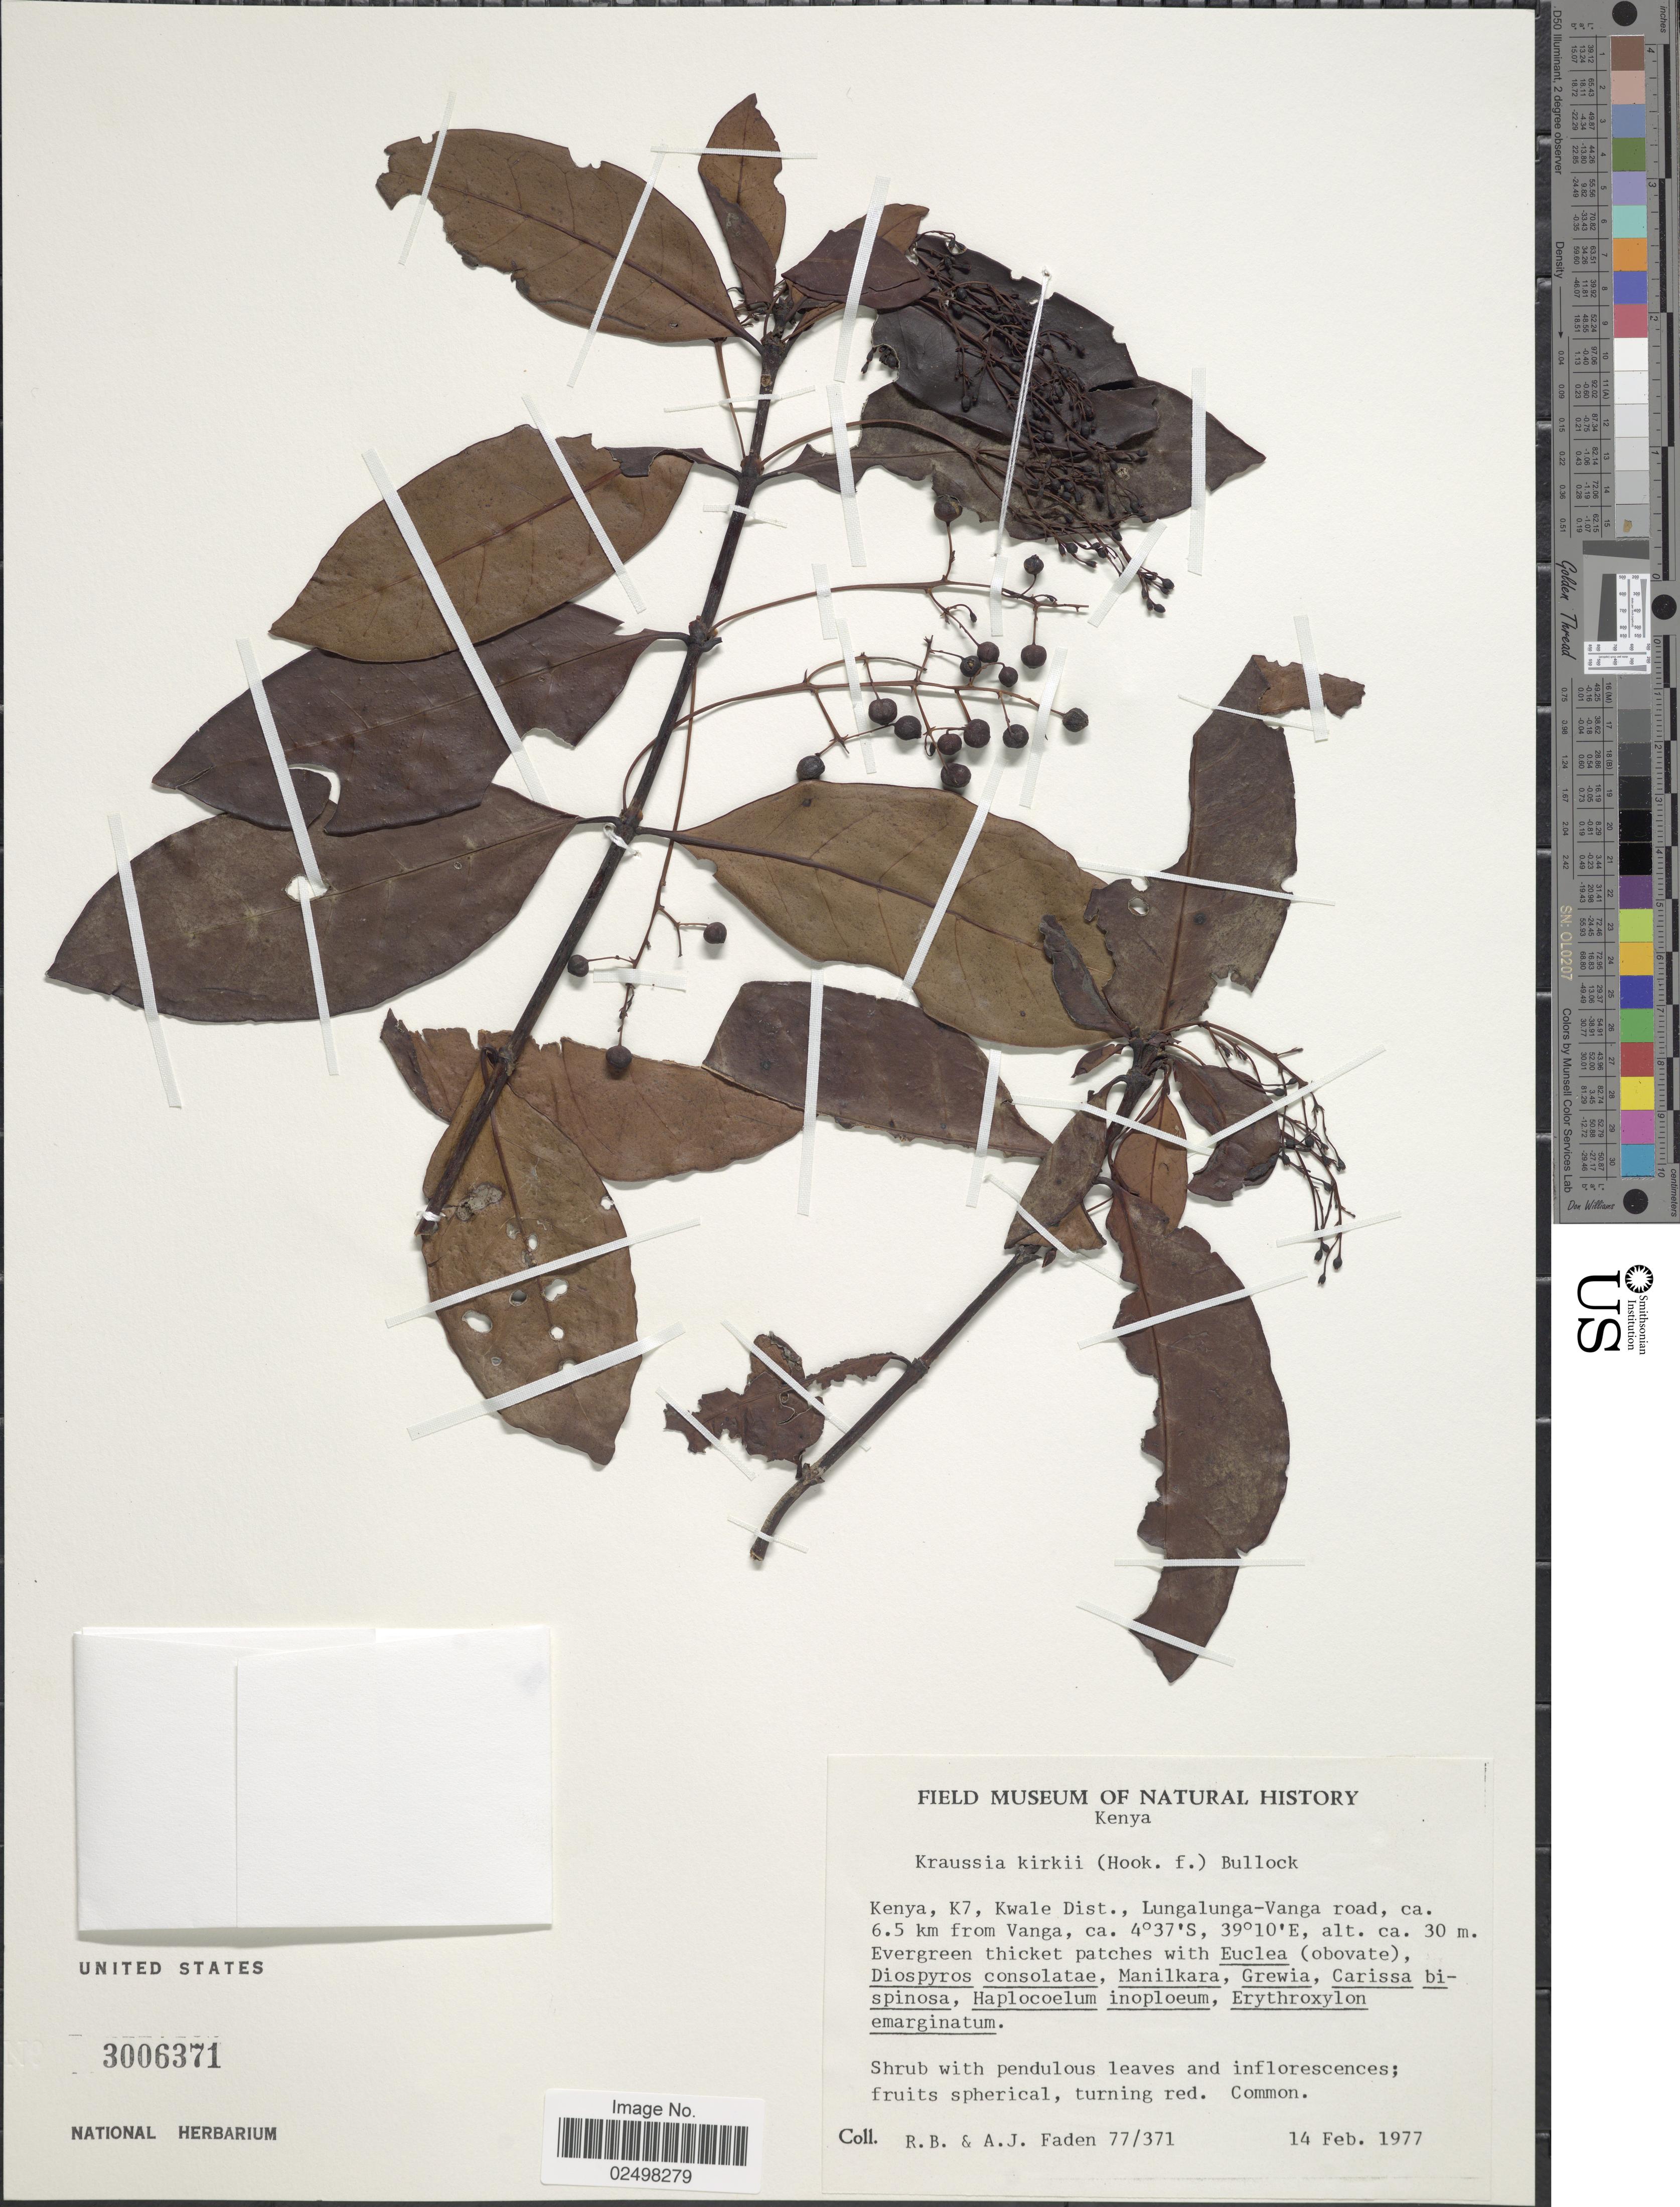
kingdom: Plantae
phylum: Tracheophyta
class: Magnoliopsida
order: Gentianales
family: Rubiaceae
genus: Kraussia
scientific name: Kraussia kirkii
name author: (Hook. f.) Bullock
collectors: R. B. Faden & A. J. Faden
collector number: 77/371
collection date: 1977-02-14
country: Kenya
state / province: Kwale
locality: K7., Lungalunga-Vanga Road, ca. 6.5 km from Vanga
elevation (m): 30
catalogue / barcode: US 3006371